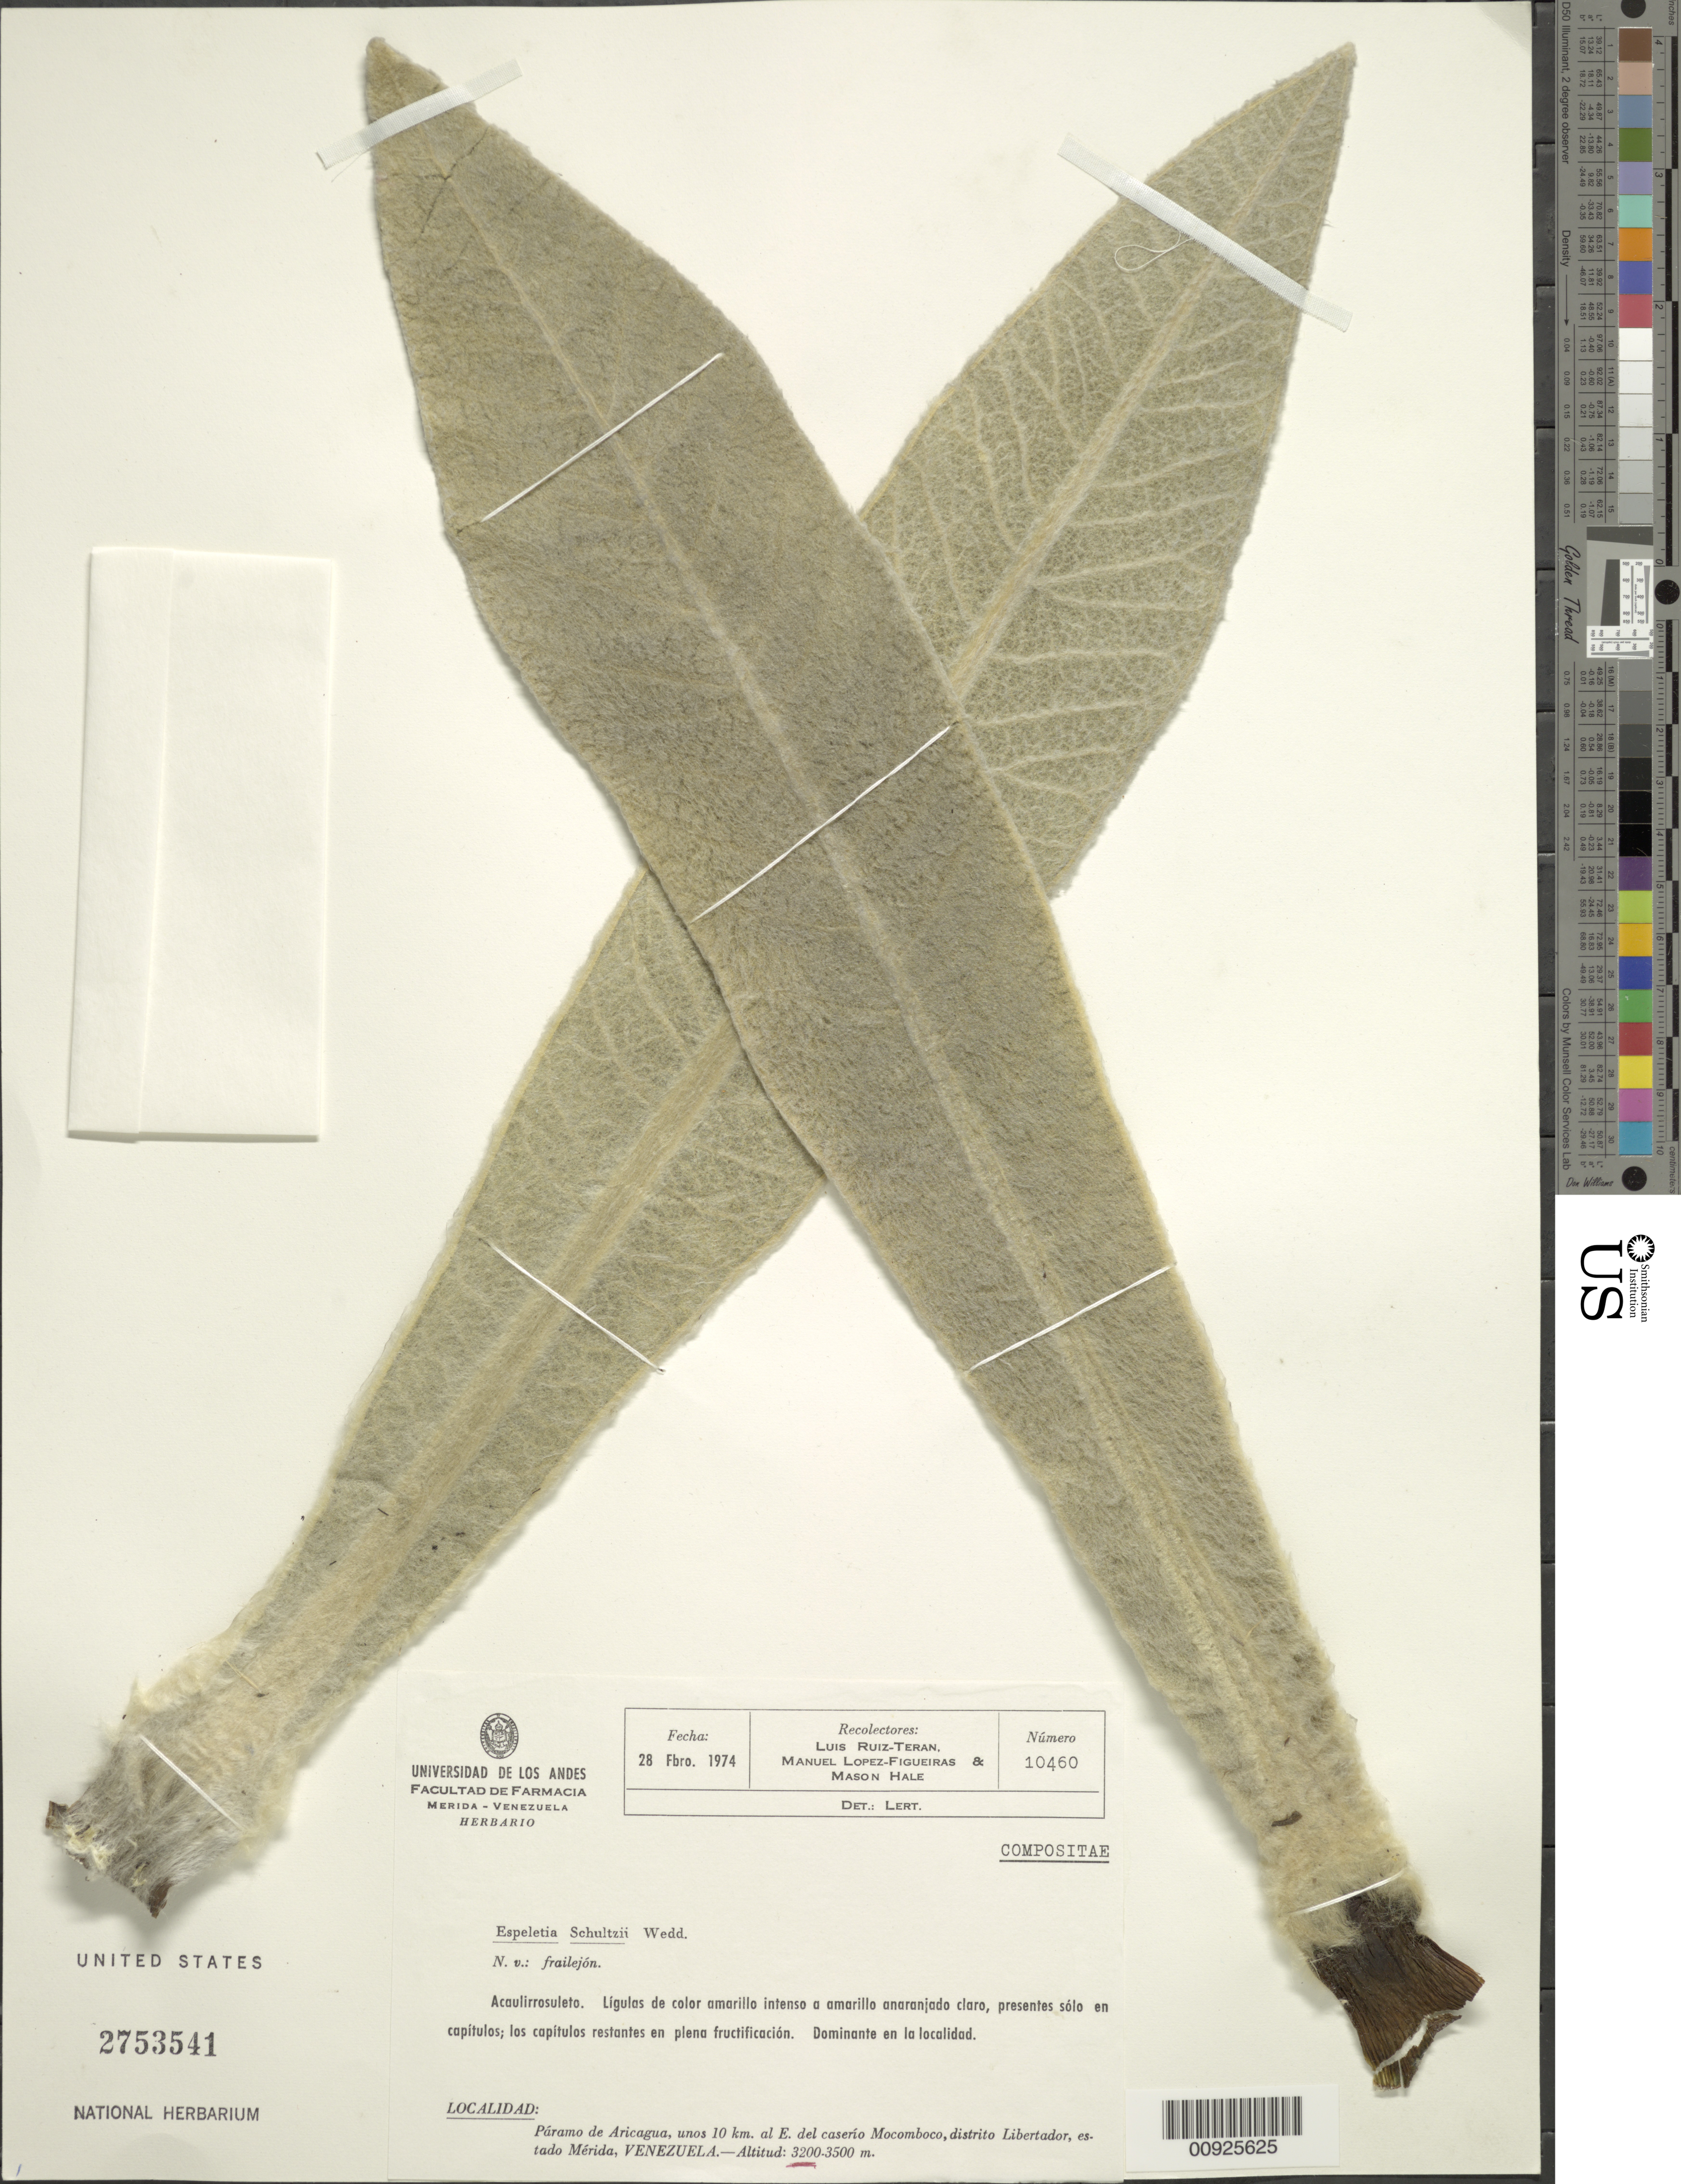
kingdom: Plantae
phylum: Tracheophyta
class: Magnoliopsida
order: Asterales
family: Asteraceae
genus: Espeletia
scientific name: Espeletia schultzii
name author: Wedd.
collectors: L. E. Ruíz-Terán, M. López Figueiras & M. Hale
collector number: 10460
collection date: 1974-02-28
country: Venezuela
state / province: Mérida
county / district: Libertador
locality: P. de Aricagua. Páramo de Aricagua, unos 10 km al E del caserío Mocomboco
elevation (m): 3200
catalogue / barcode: US 2753541